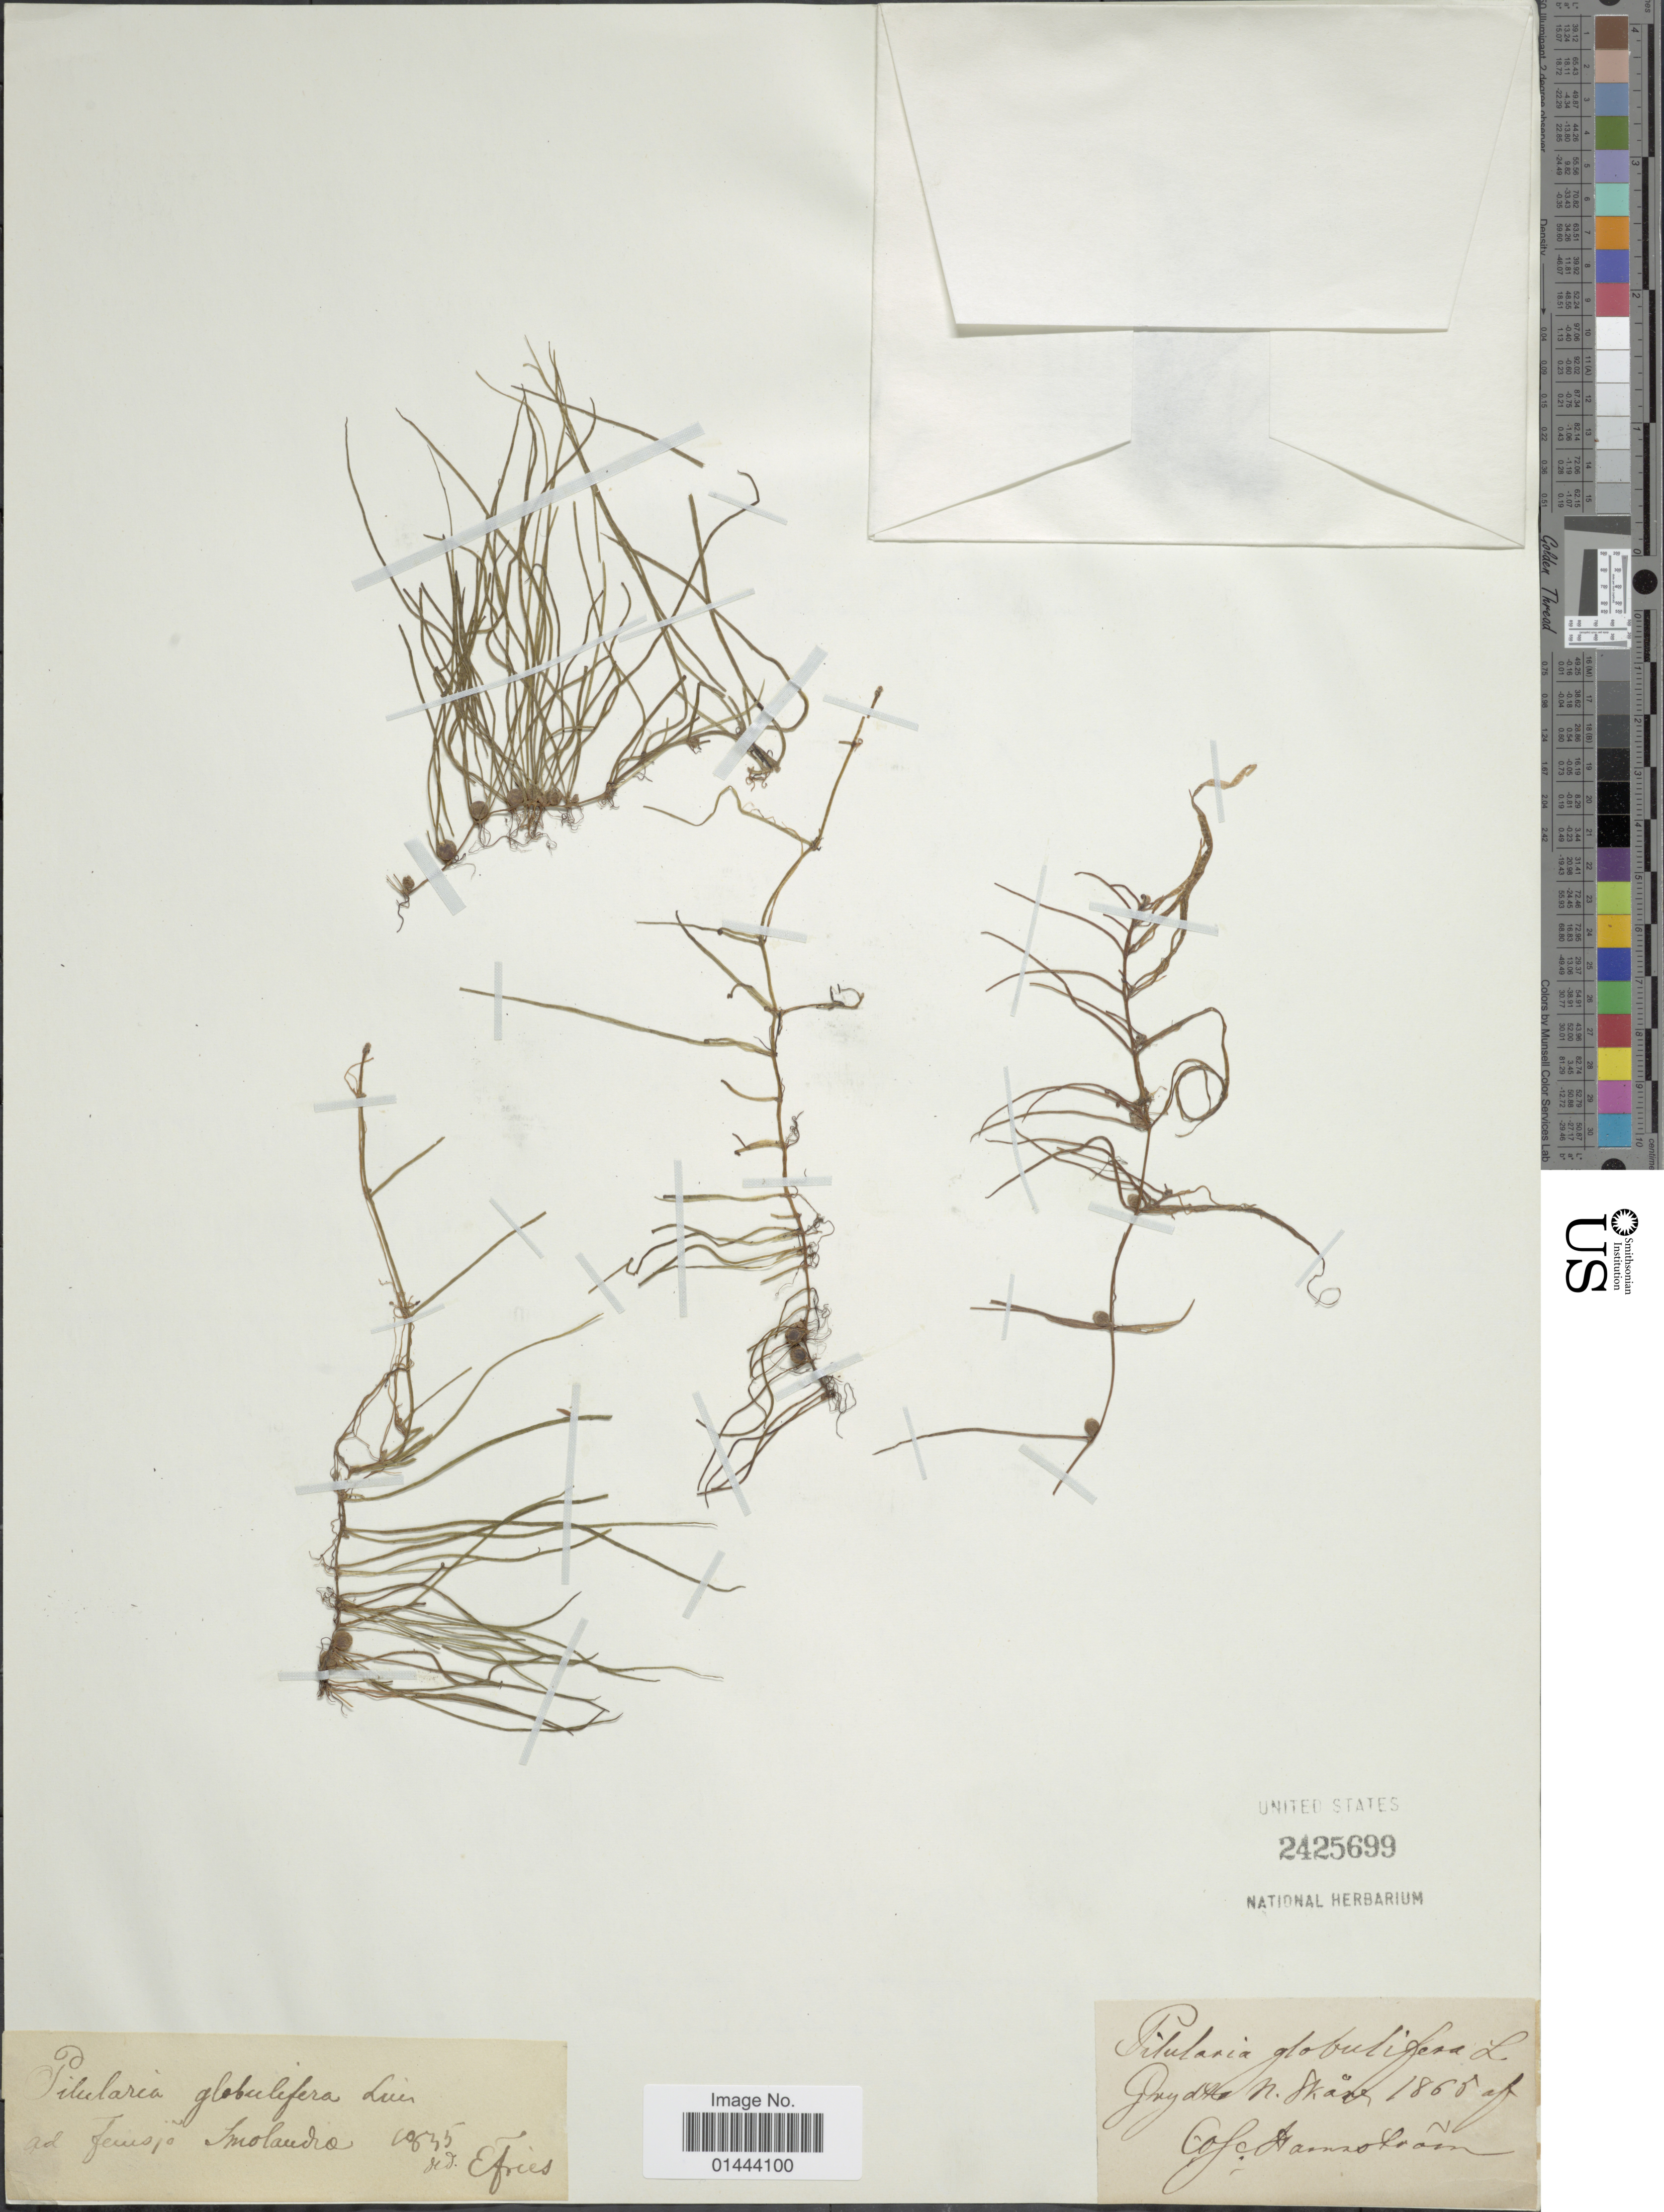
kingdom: Plantae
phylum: Tracheophyta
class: Polypodiopsida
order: Salviniales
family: Marsileaceae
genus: Pilularia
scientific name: Pilularia globulifera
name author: L.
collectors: E. Fries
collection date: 1835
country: Sweden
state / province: Skåne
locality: Gryde N, Skane [interpreted]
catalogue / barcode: US 2425699